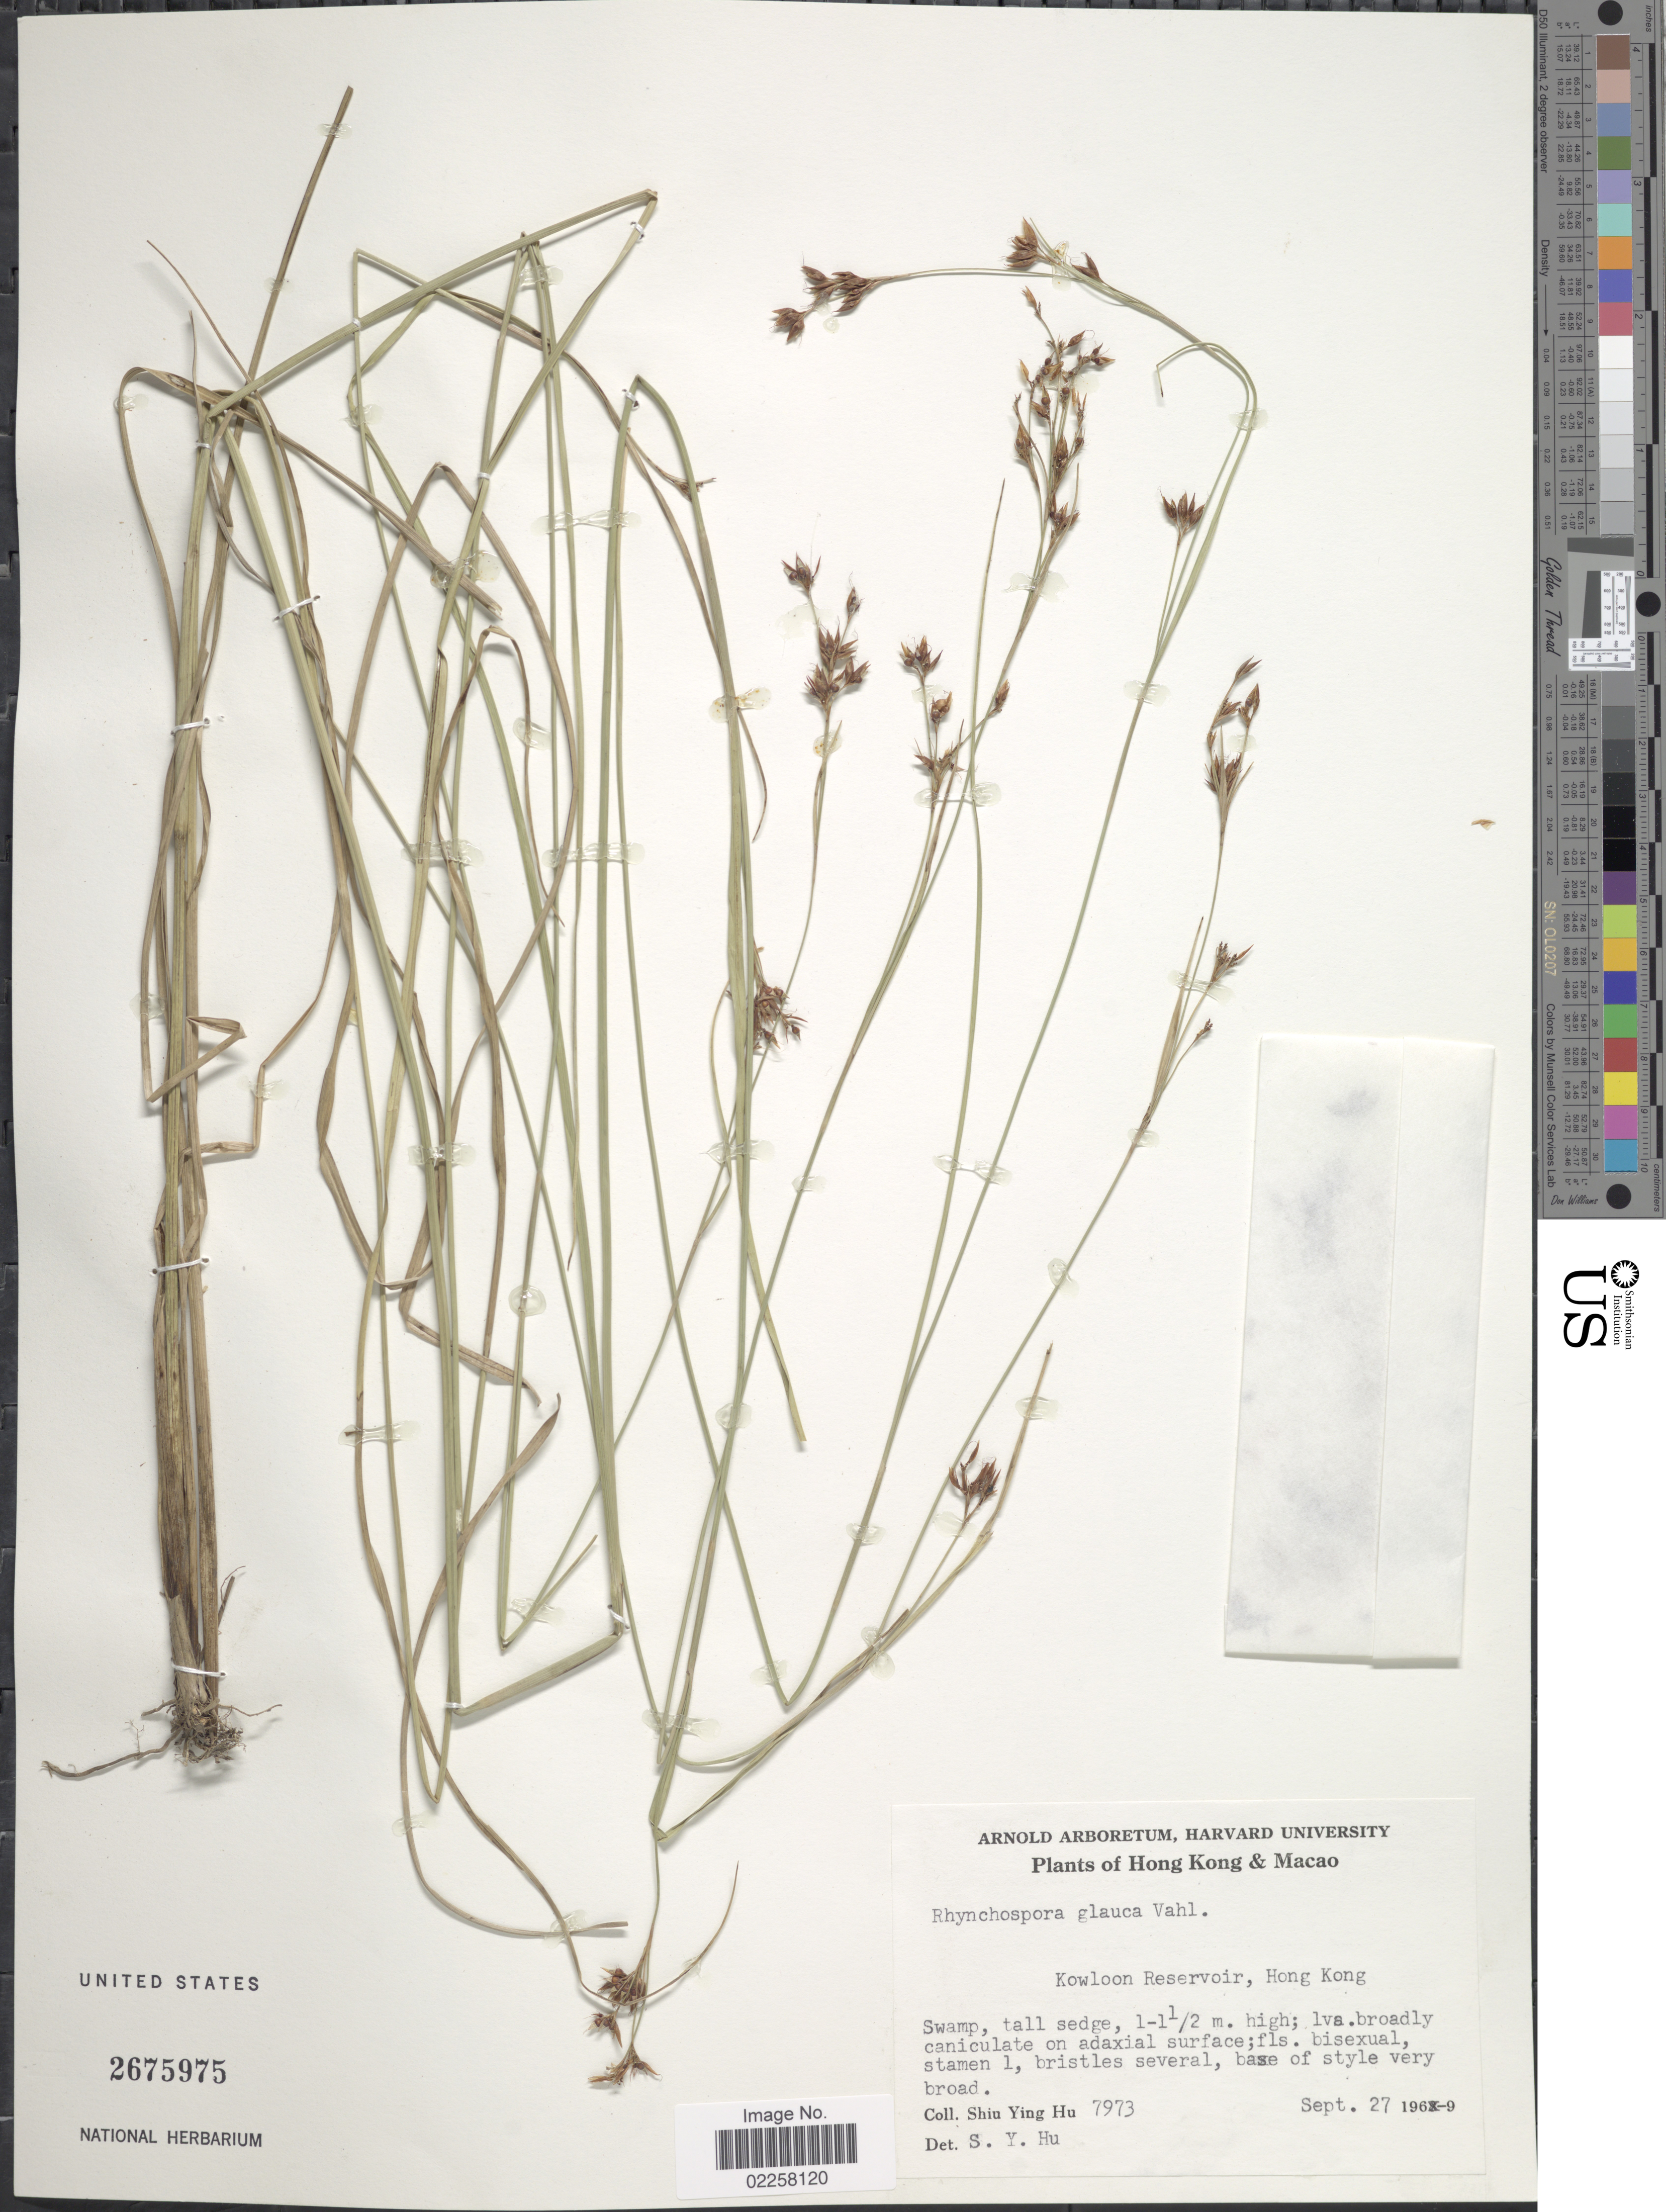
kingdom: Plantae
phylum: Tracheophyta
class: Liliopsida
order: Poales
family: Cyperaceae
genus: Rhynchospora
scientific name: Rhynchospora rugosa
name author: (Vahl) Gale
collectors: S. Y. Hu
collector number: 7973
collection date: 1969-09-27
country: China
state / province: Hong Kong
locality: Hong Kong & Macao. Kowloon Reservoir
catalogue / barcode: US 2675975